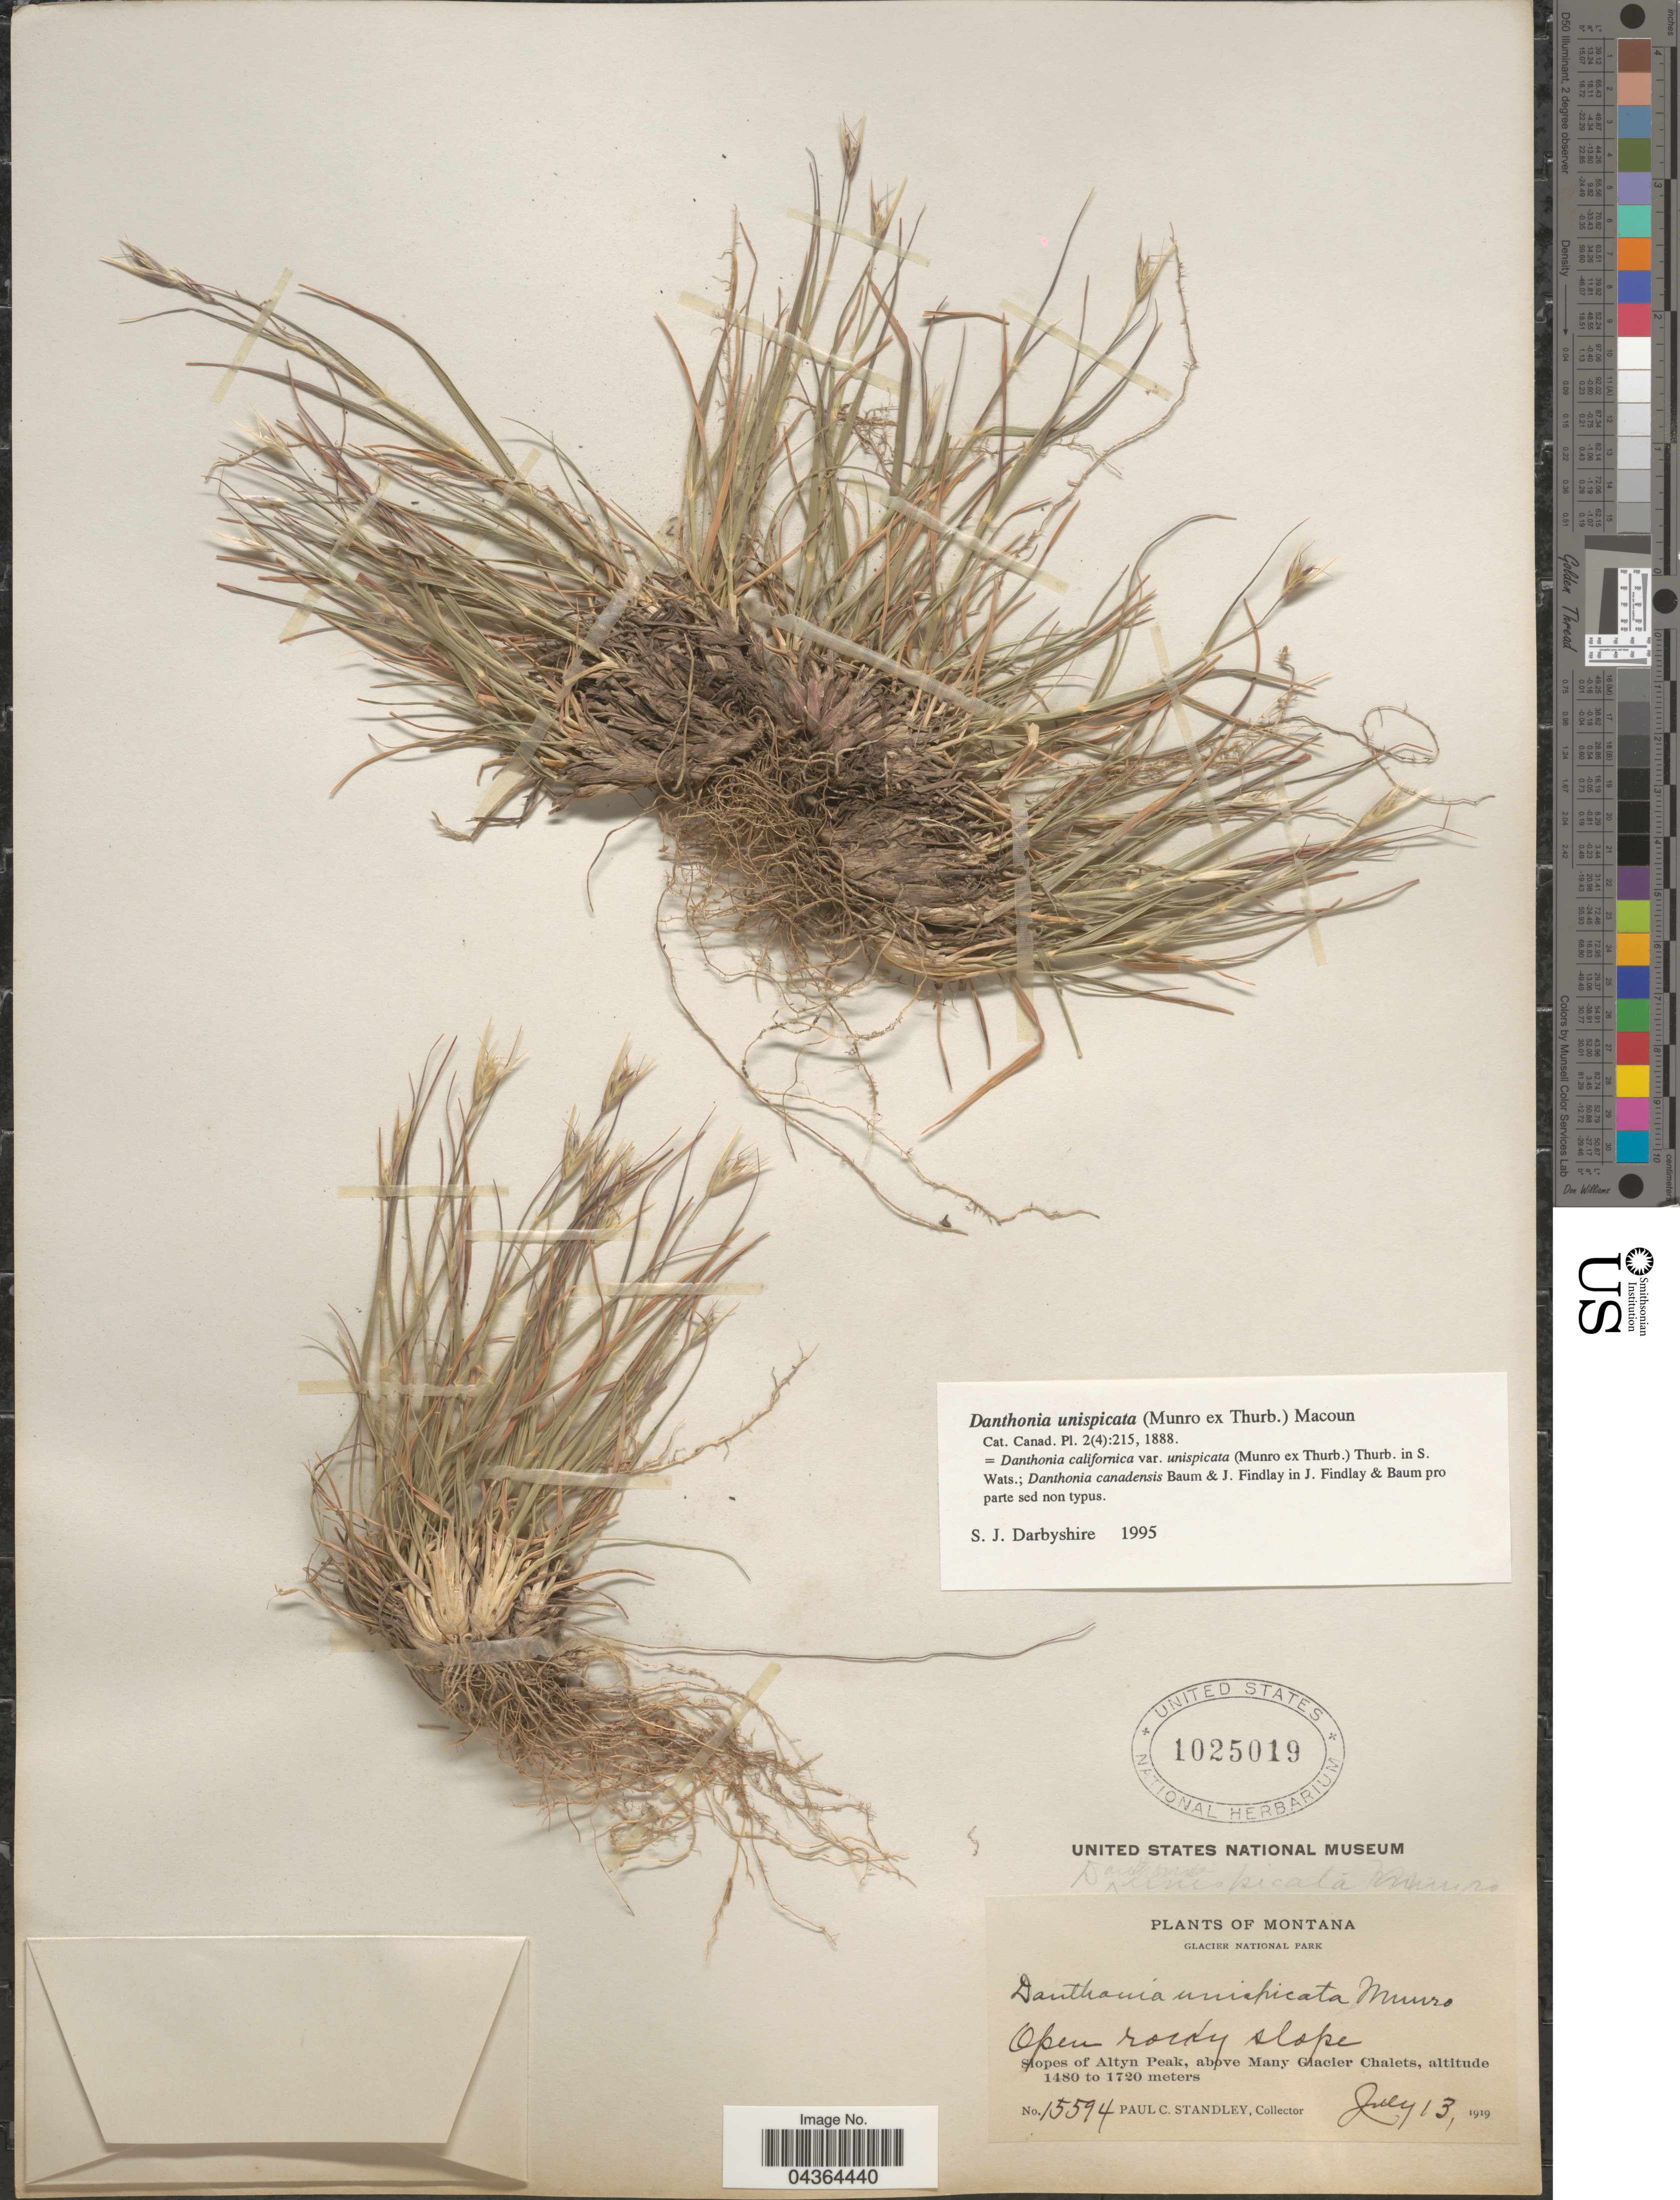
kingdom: Plantae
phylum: Tracheophyta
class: Liliopsida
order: Poales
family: Poaceae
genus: Danthonia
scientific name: Danthonia unispicata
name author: (Thurb.) Munro ex Macoun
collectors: P. C. Standley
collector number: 15594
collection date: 1919-07-13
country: United States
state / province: Montana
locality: Glacier National Park. Open rocky slope. Slopes of Altyn Peak, above Many Glacier Chalets.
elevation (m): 1480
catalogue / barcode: US 1025019